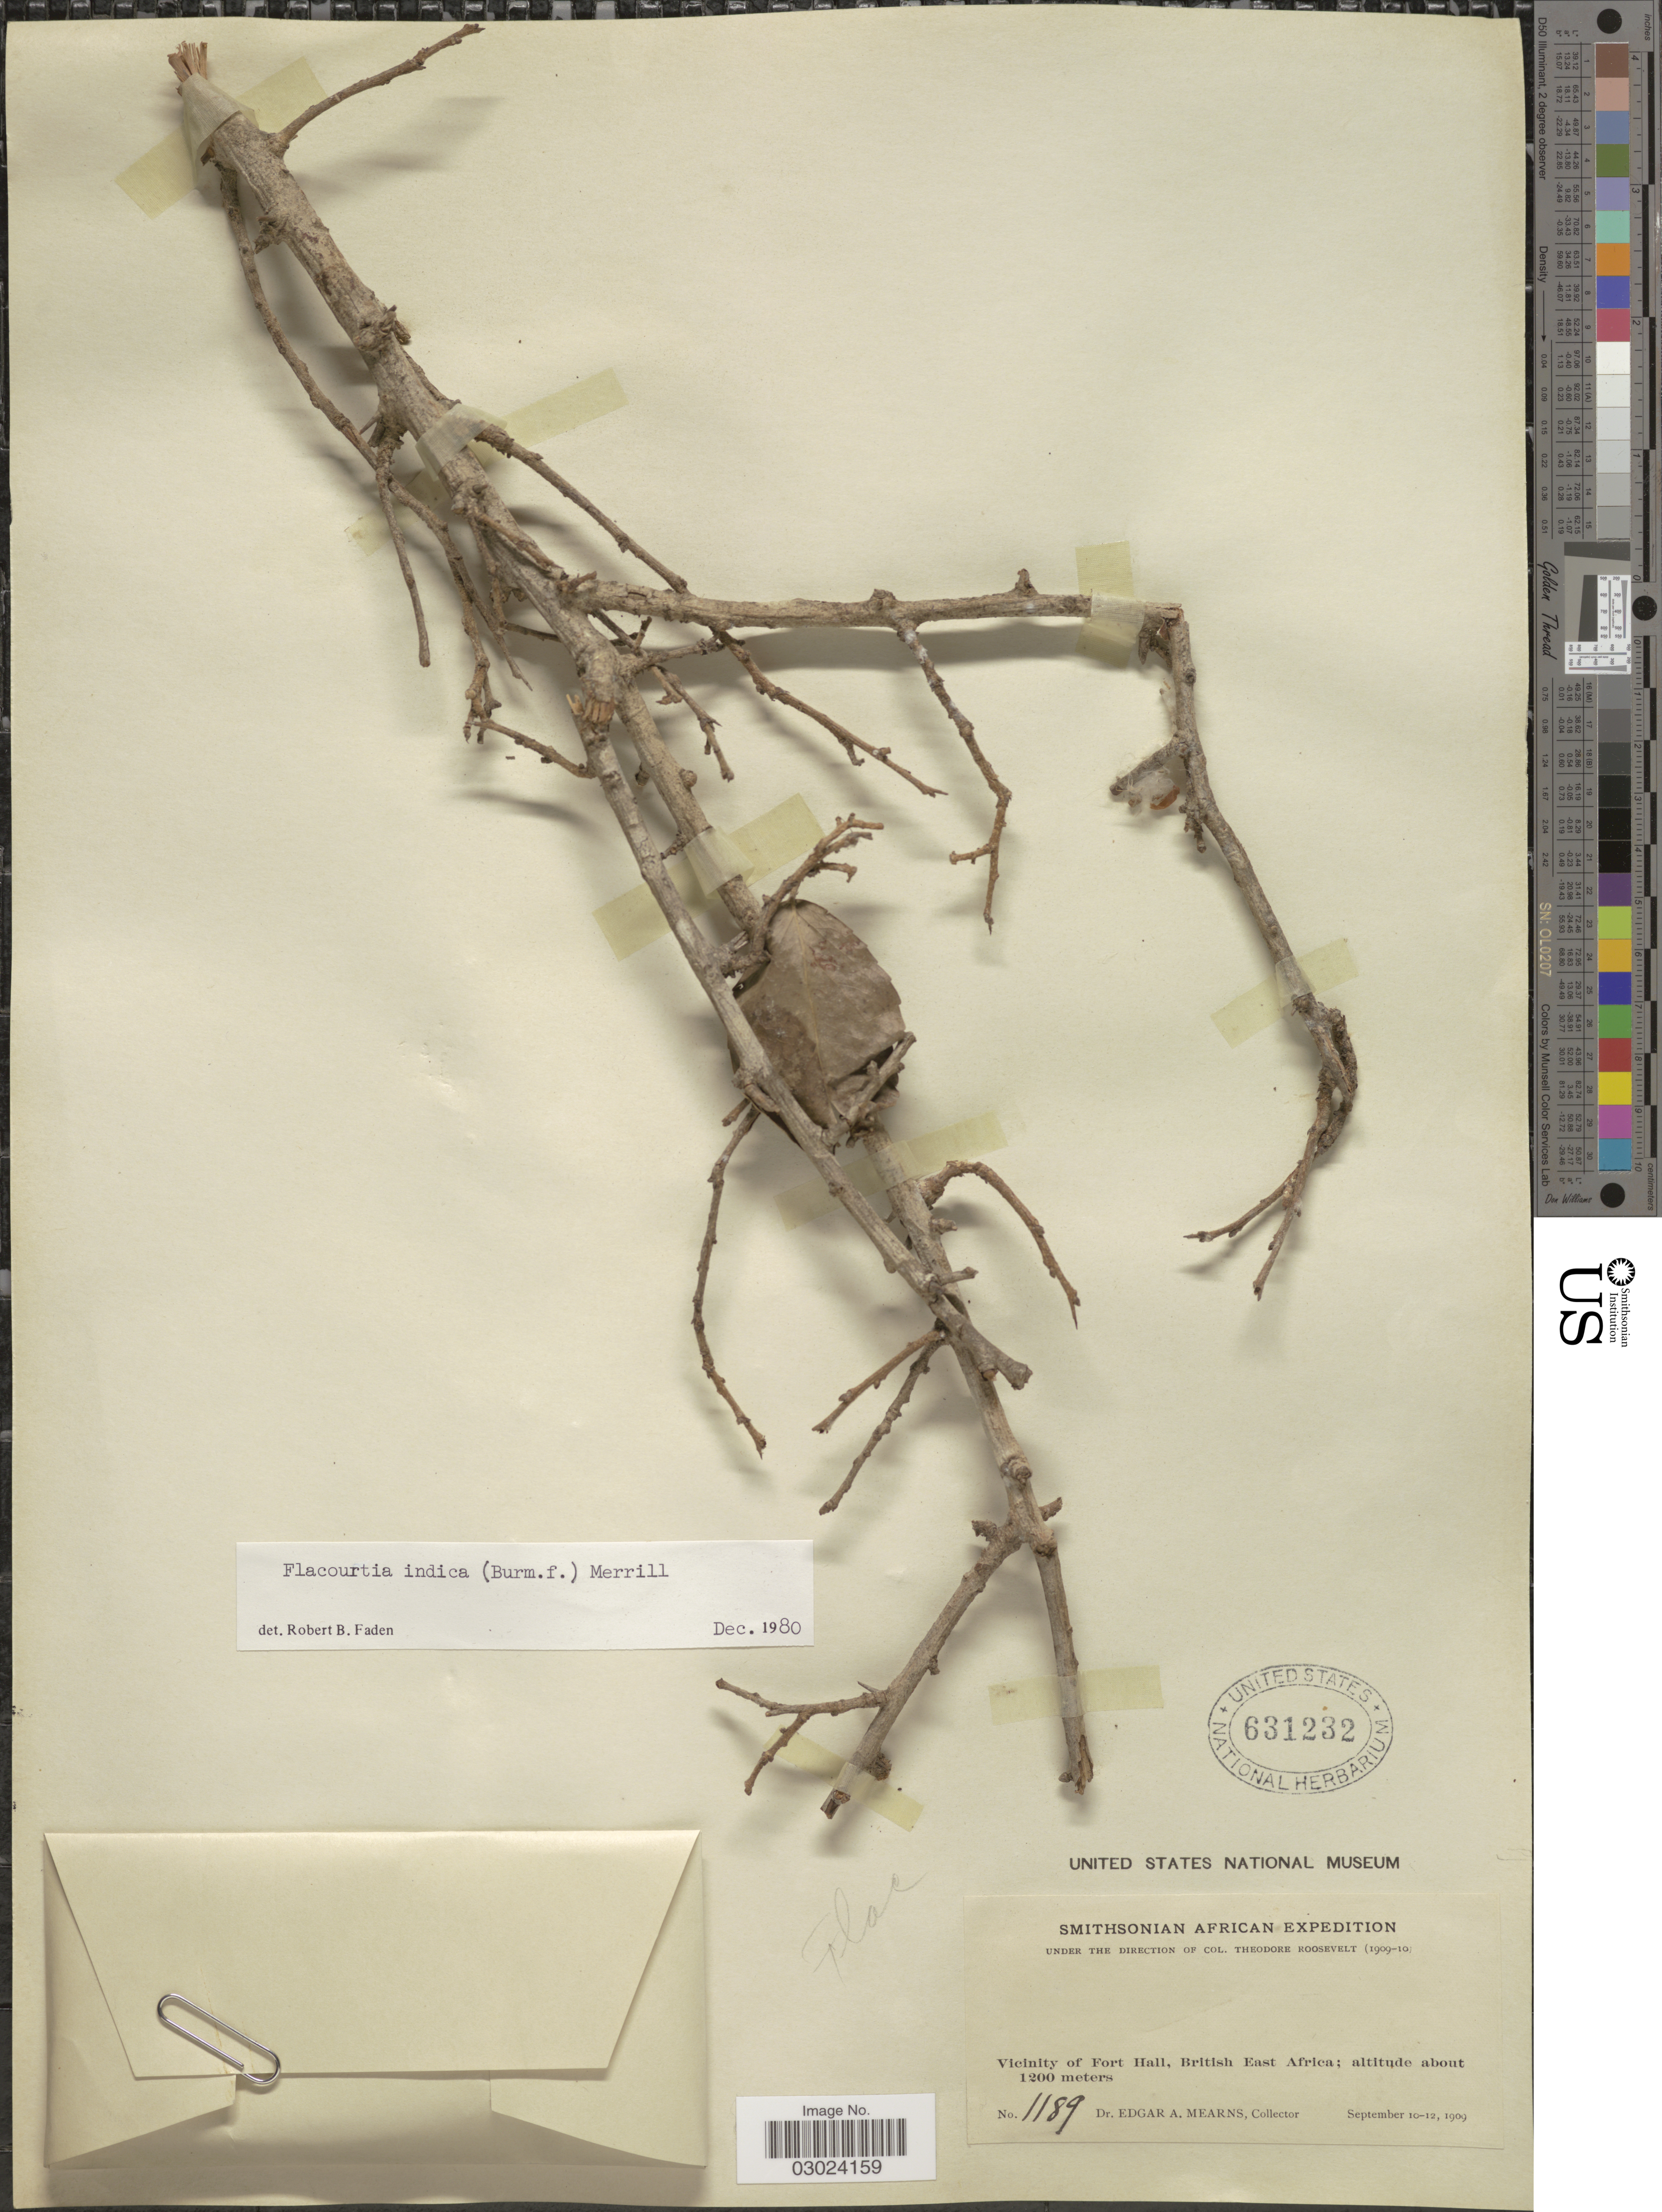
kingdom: Plantae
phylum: Tracheophyta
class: Magnoliopsida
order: Malpighiales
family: Salicaceae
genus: Flacourtia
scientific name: Flacourtia indica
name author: (Burm. f.) Merr.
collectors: E. A. Mearns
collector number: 1189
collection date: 1909-09-10/1909-09-12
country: Kenya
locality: Vicinity of Fort Hall, British East Africa.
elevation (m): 1200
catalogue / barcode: US 631232